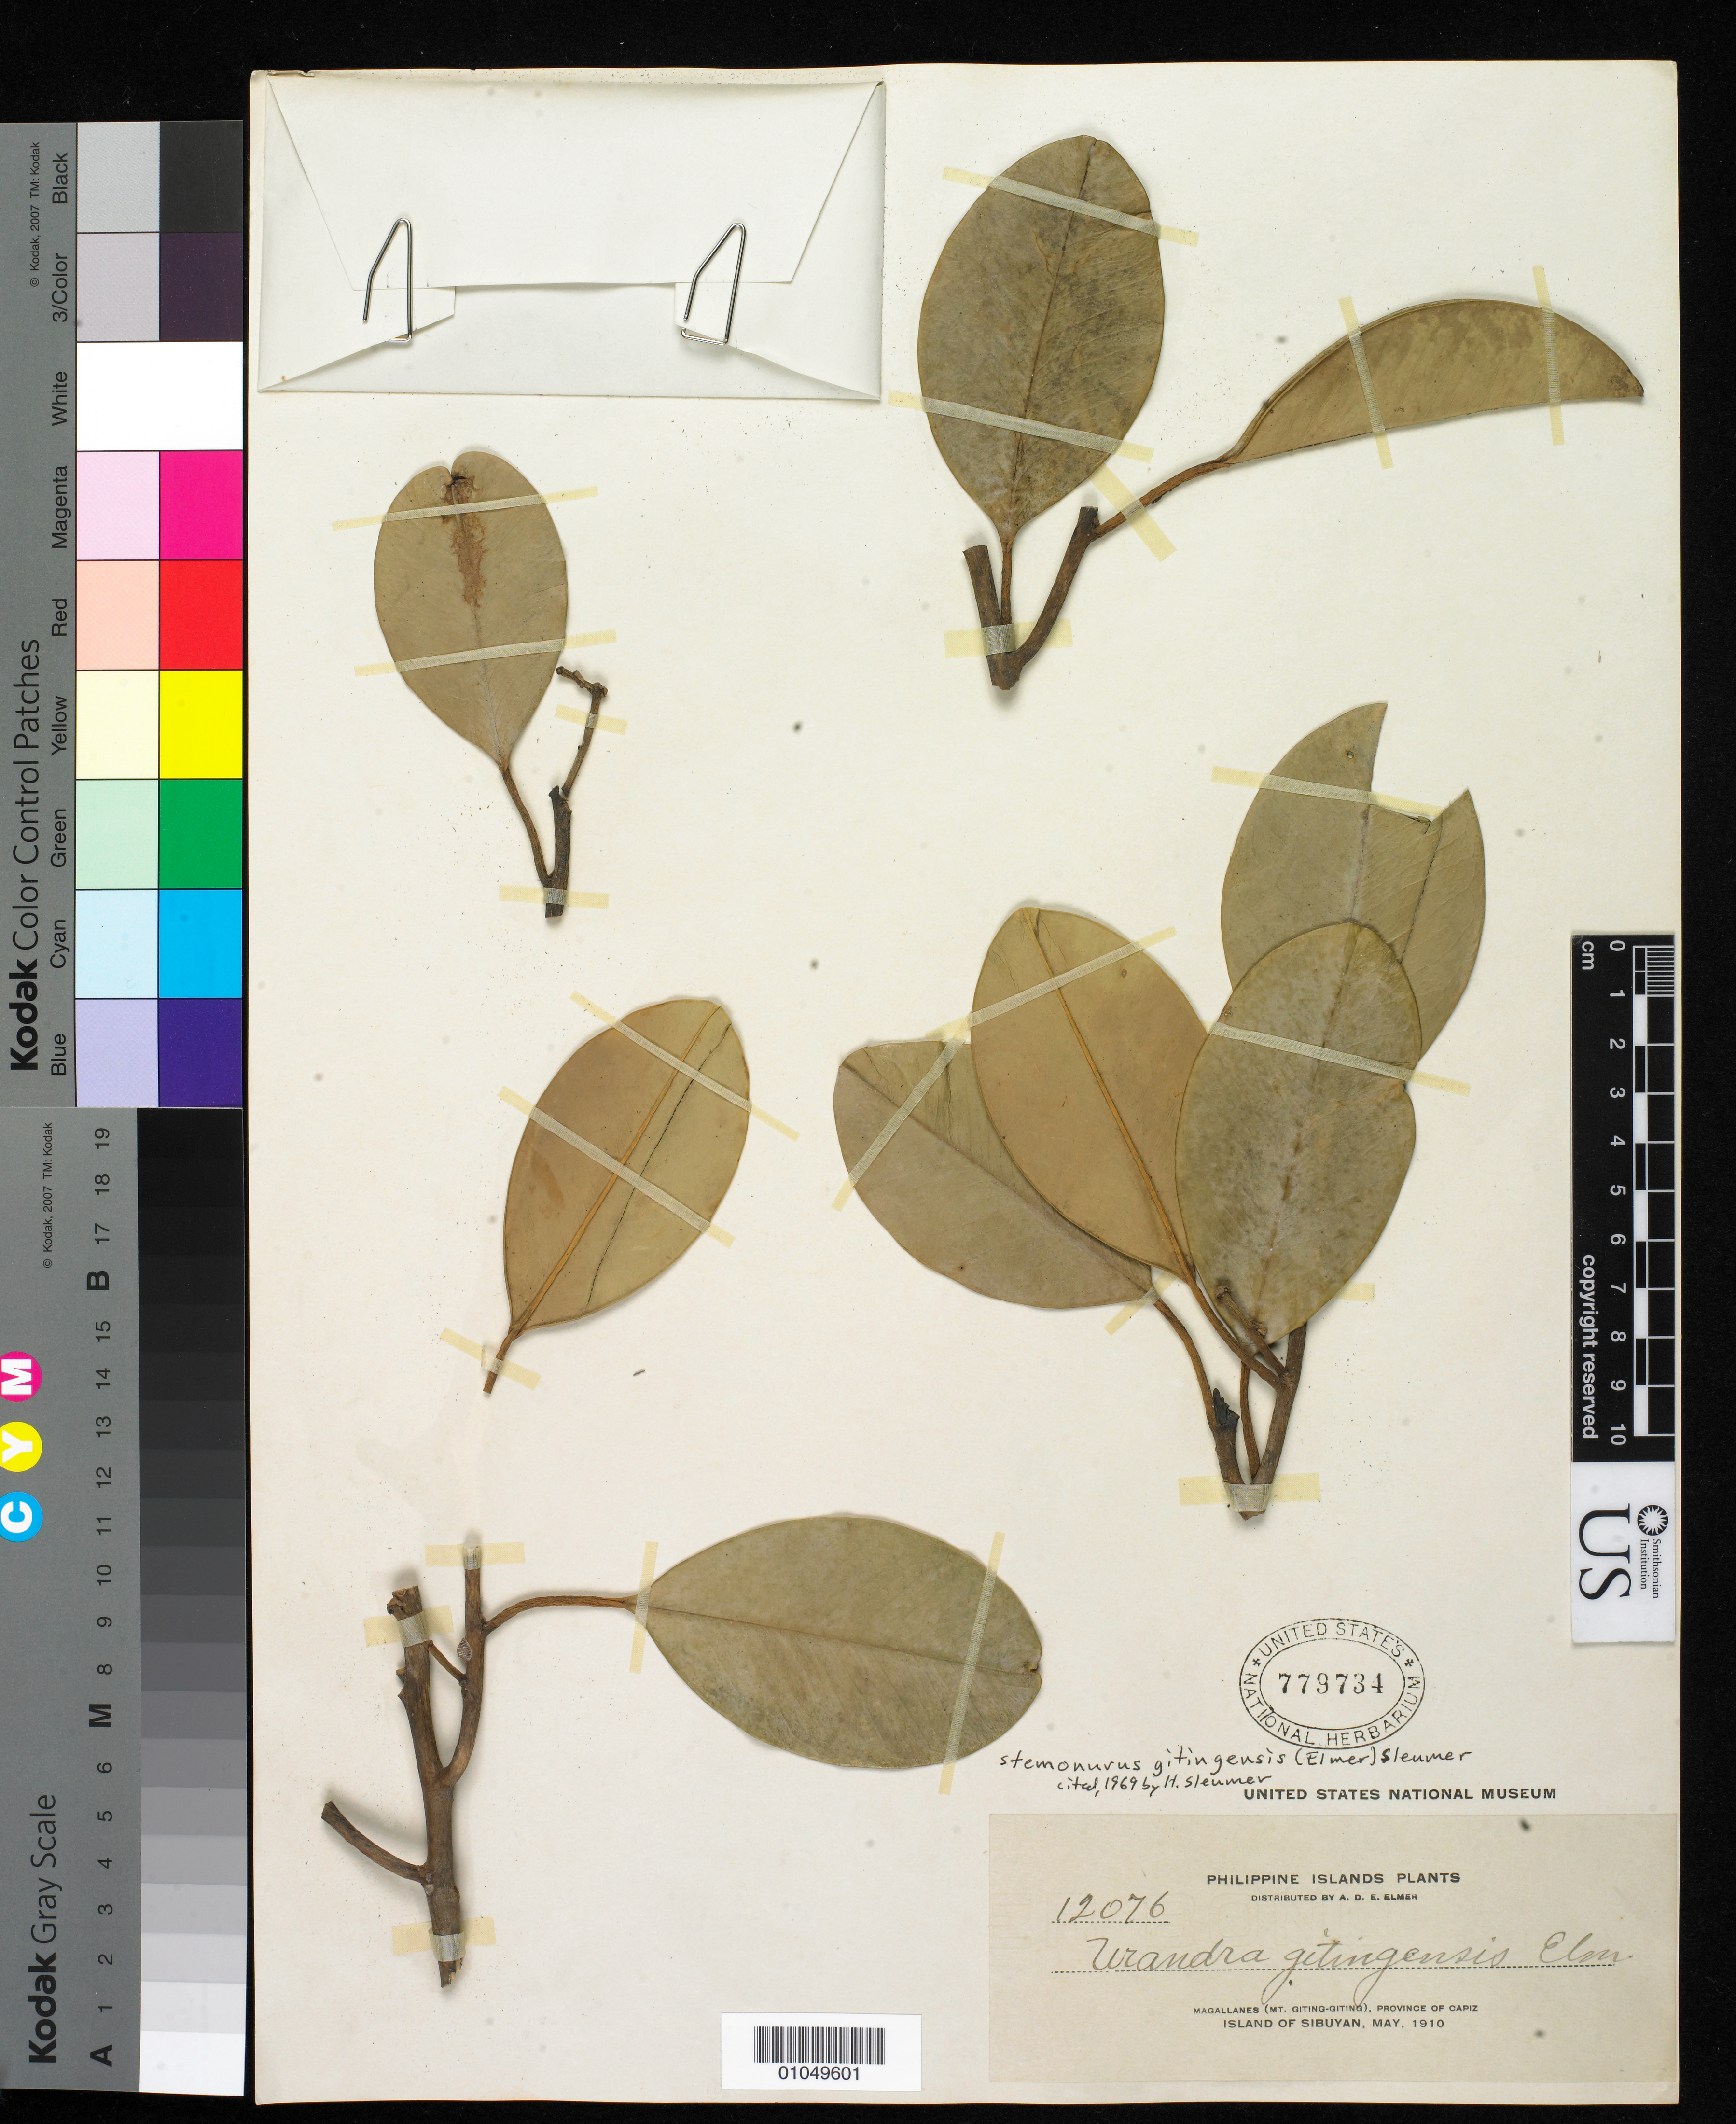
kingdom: Plantae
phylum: Tracheophyta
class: Magnoliopsida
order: Cardiopteridales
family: Stemonuraceae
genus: Urandra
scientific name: Urandra gitingensis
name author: Elmer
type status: Syntype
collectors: A. D. E. Elmer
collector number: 12076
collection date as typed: May 1910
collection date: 1910-05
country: Philippines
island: Sibuyan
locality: Magallanes (Mt. Giting-Giting), Province of Capiz, Island of Sibuyan.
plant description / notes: lectotype collection is Elmer 12277 as designated by Sleumer, Blumea 17: 261 (1969).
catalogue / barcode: US 779734